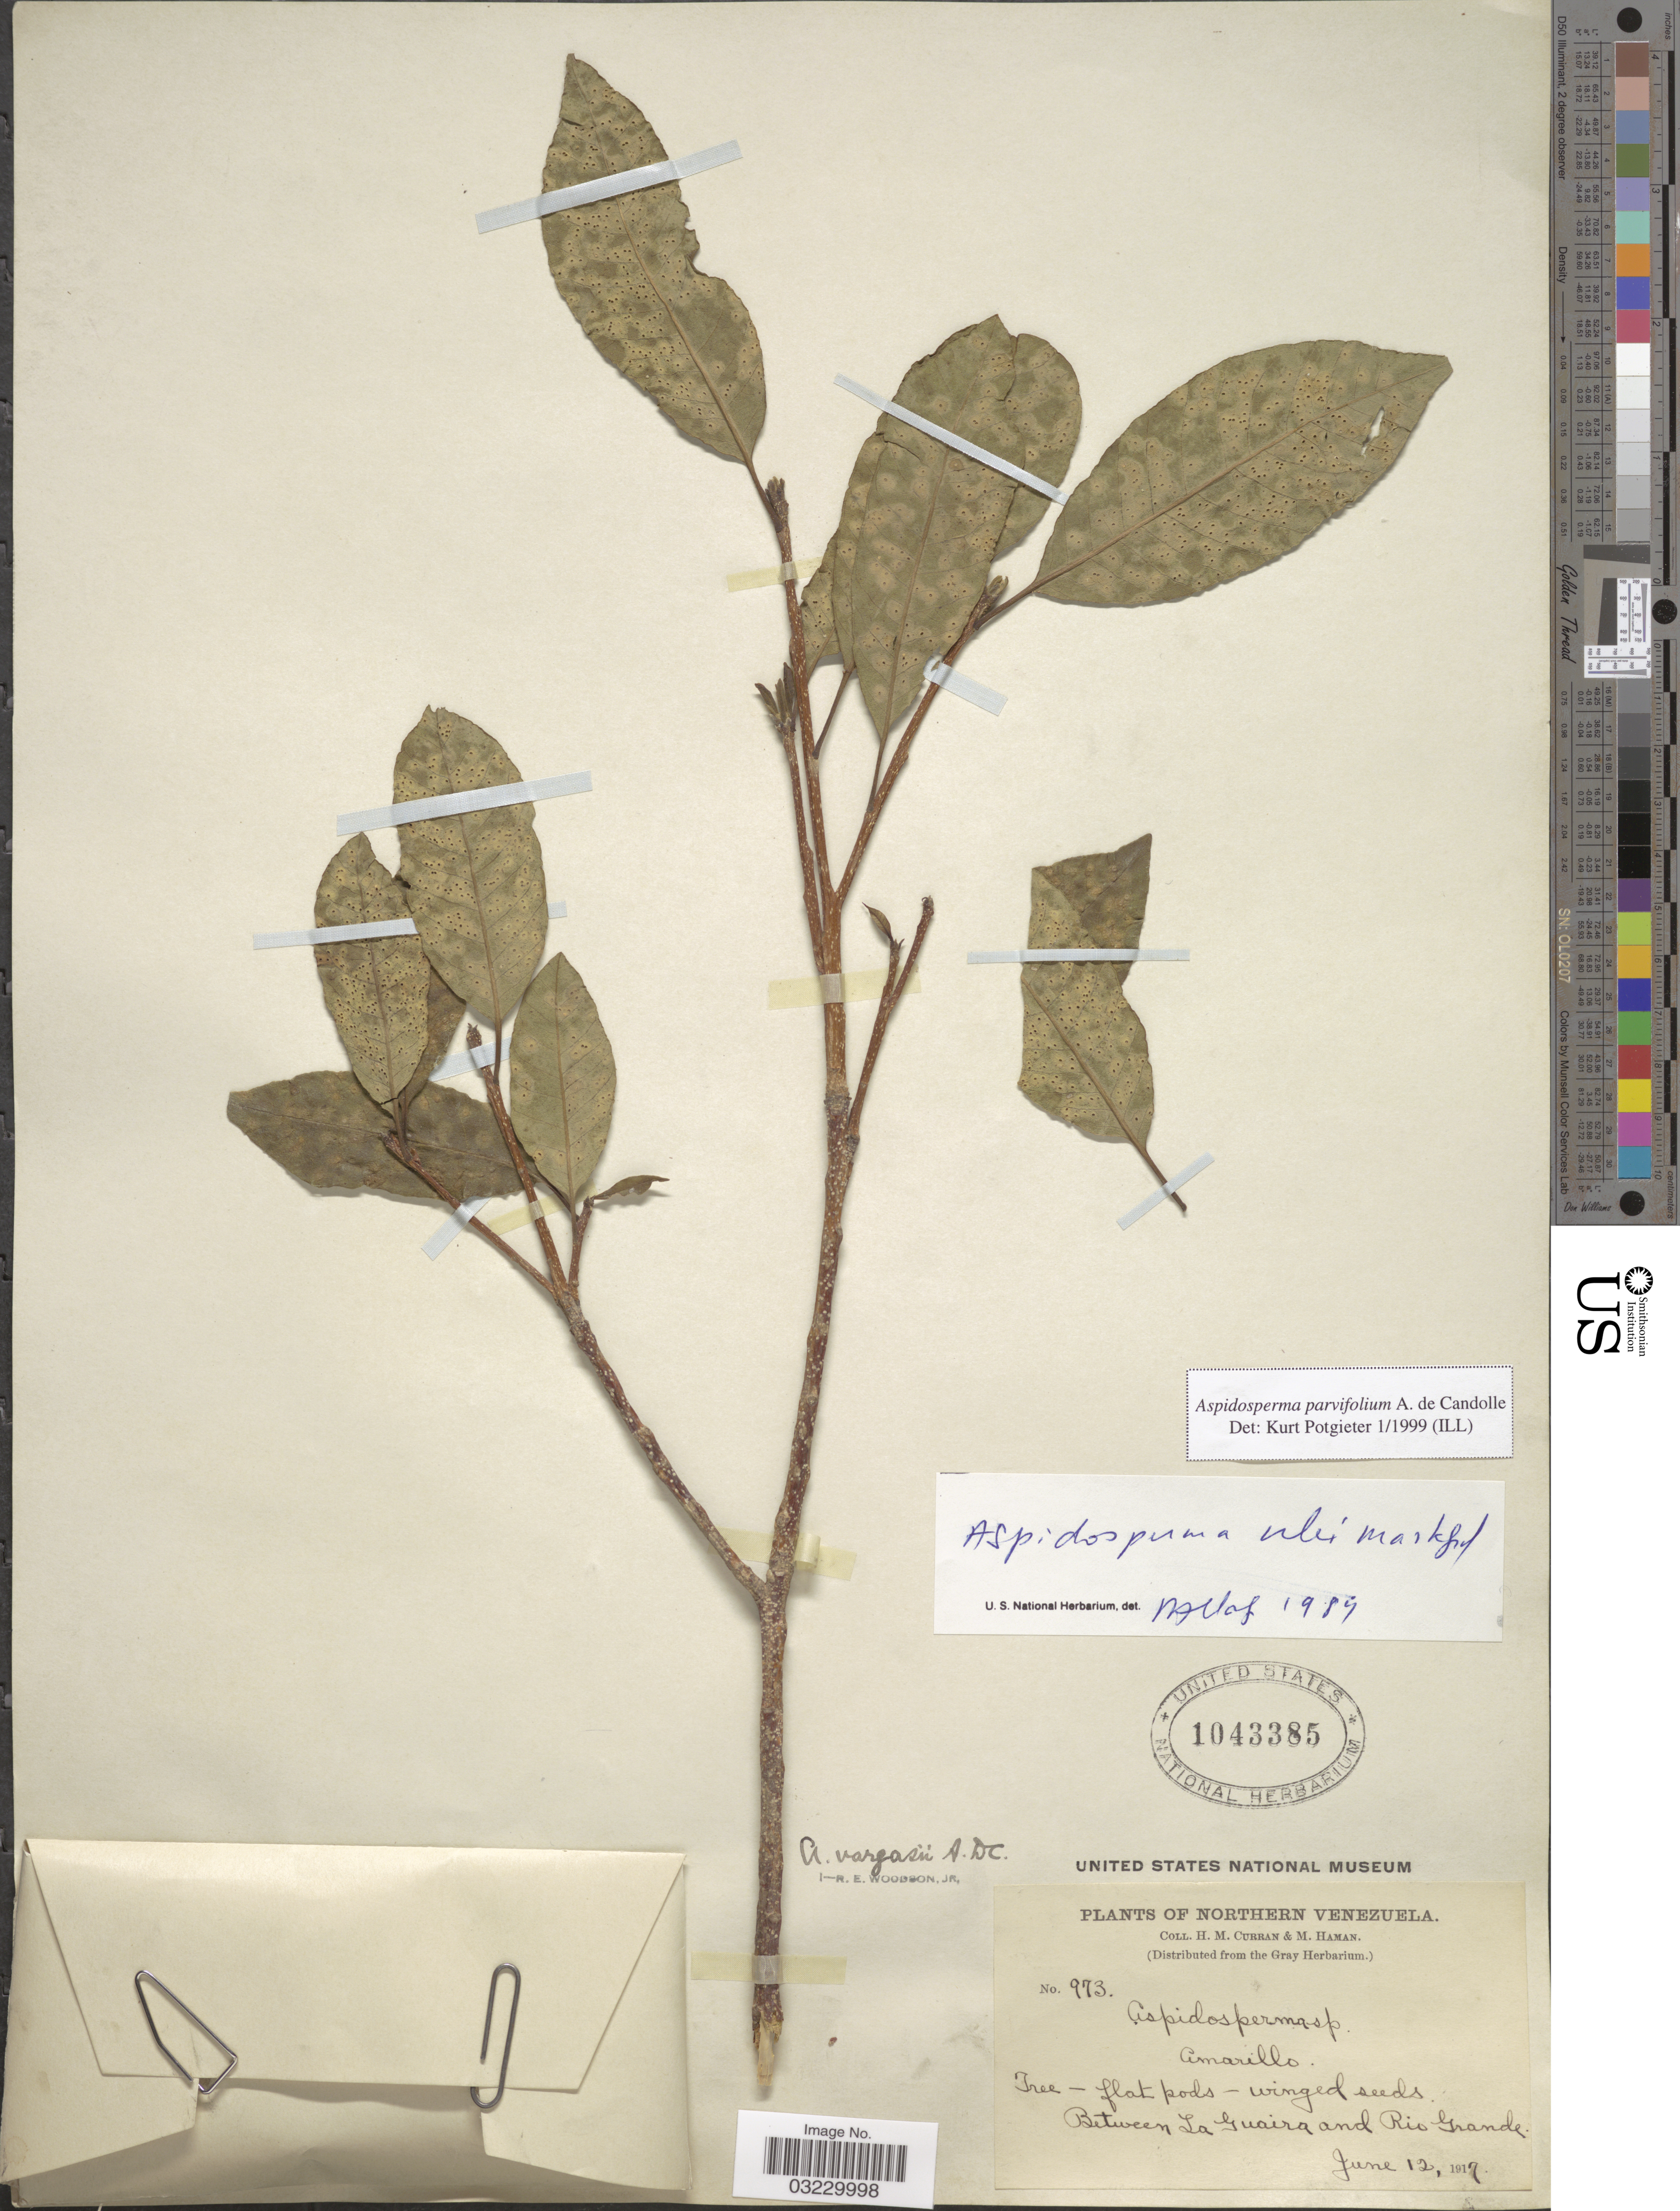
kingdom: Plantae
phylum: Tracheophyta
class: Magnoliopsida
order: Gentianales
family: Apocynaceae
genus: Aspidosperma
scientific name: Aspidosperma parvifolium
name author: A. DC.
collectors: H. M. Curran & M. Haman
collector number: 973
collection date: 1917-06-12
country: Venezuela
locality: Northern Venezuela. Between La Guaira and Rio Grande.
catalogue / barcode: US 1043385